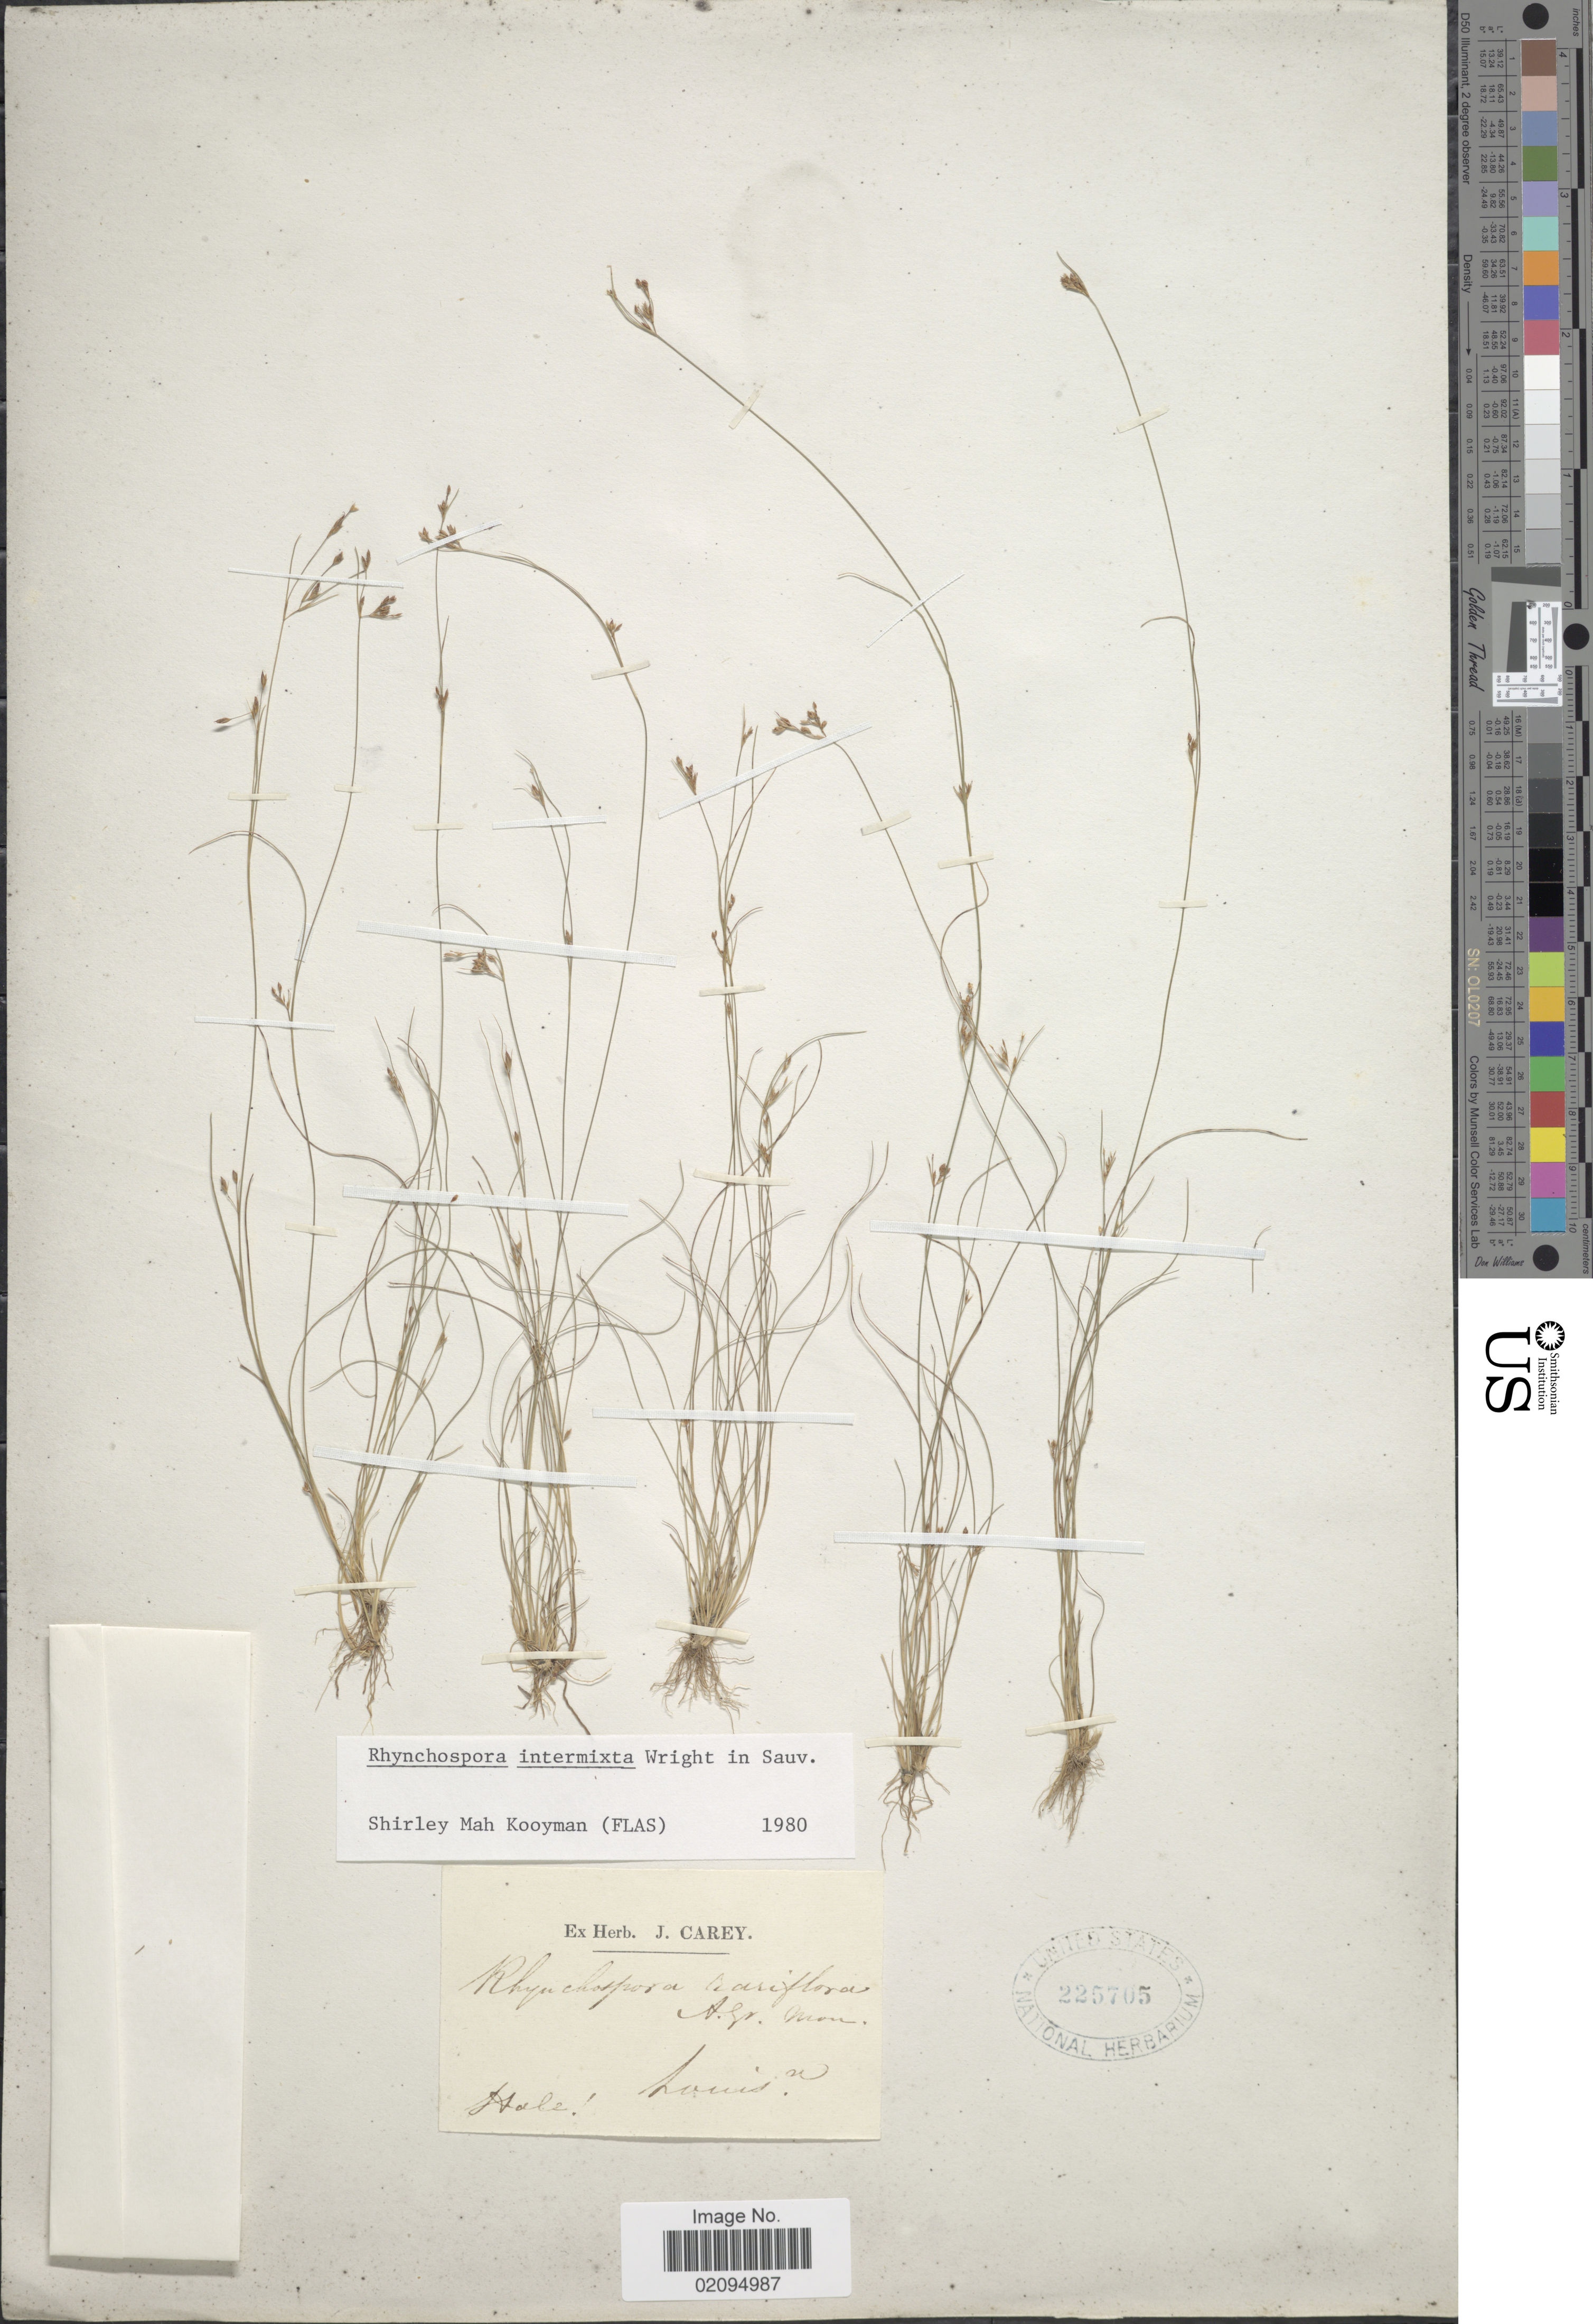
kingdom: Plantae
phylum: Tracheophyta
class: Liliopsida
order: Poales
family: Cyperaceae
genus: Rhynchospora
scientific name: Rhynchospora intermixta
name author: C. Wright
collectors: -- Hale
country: United States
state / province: Louisiana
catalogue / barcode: US 225705